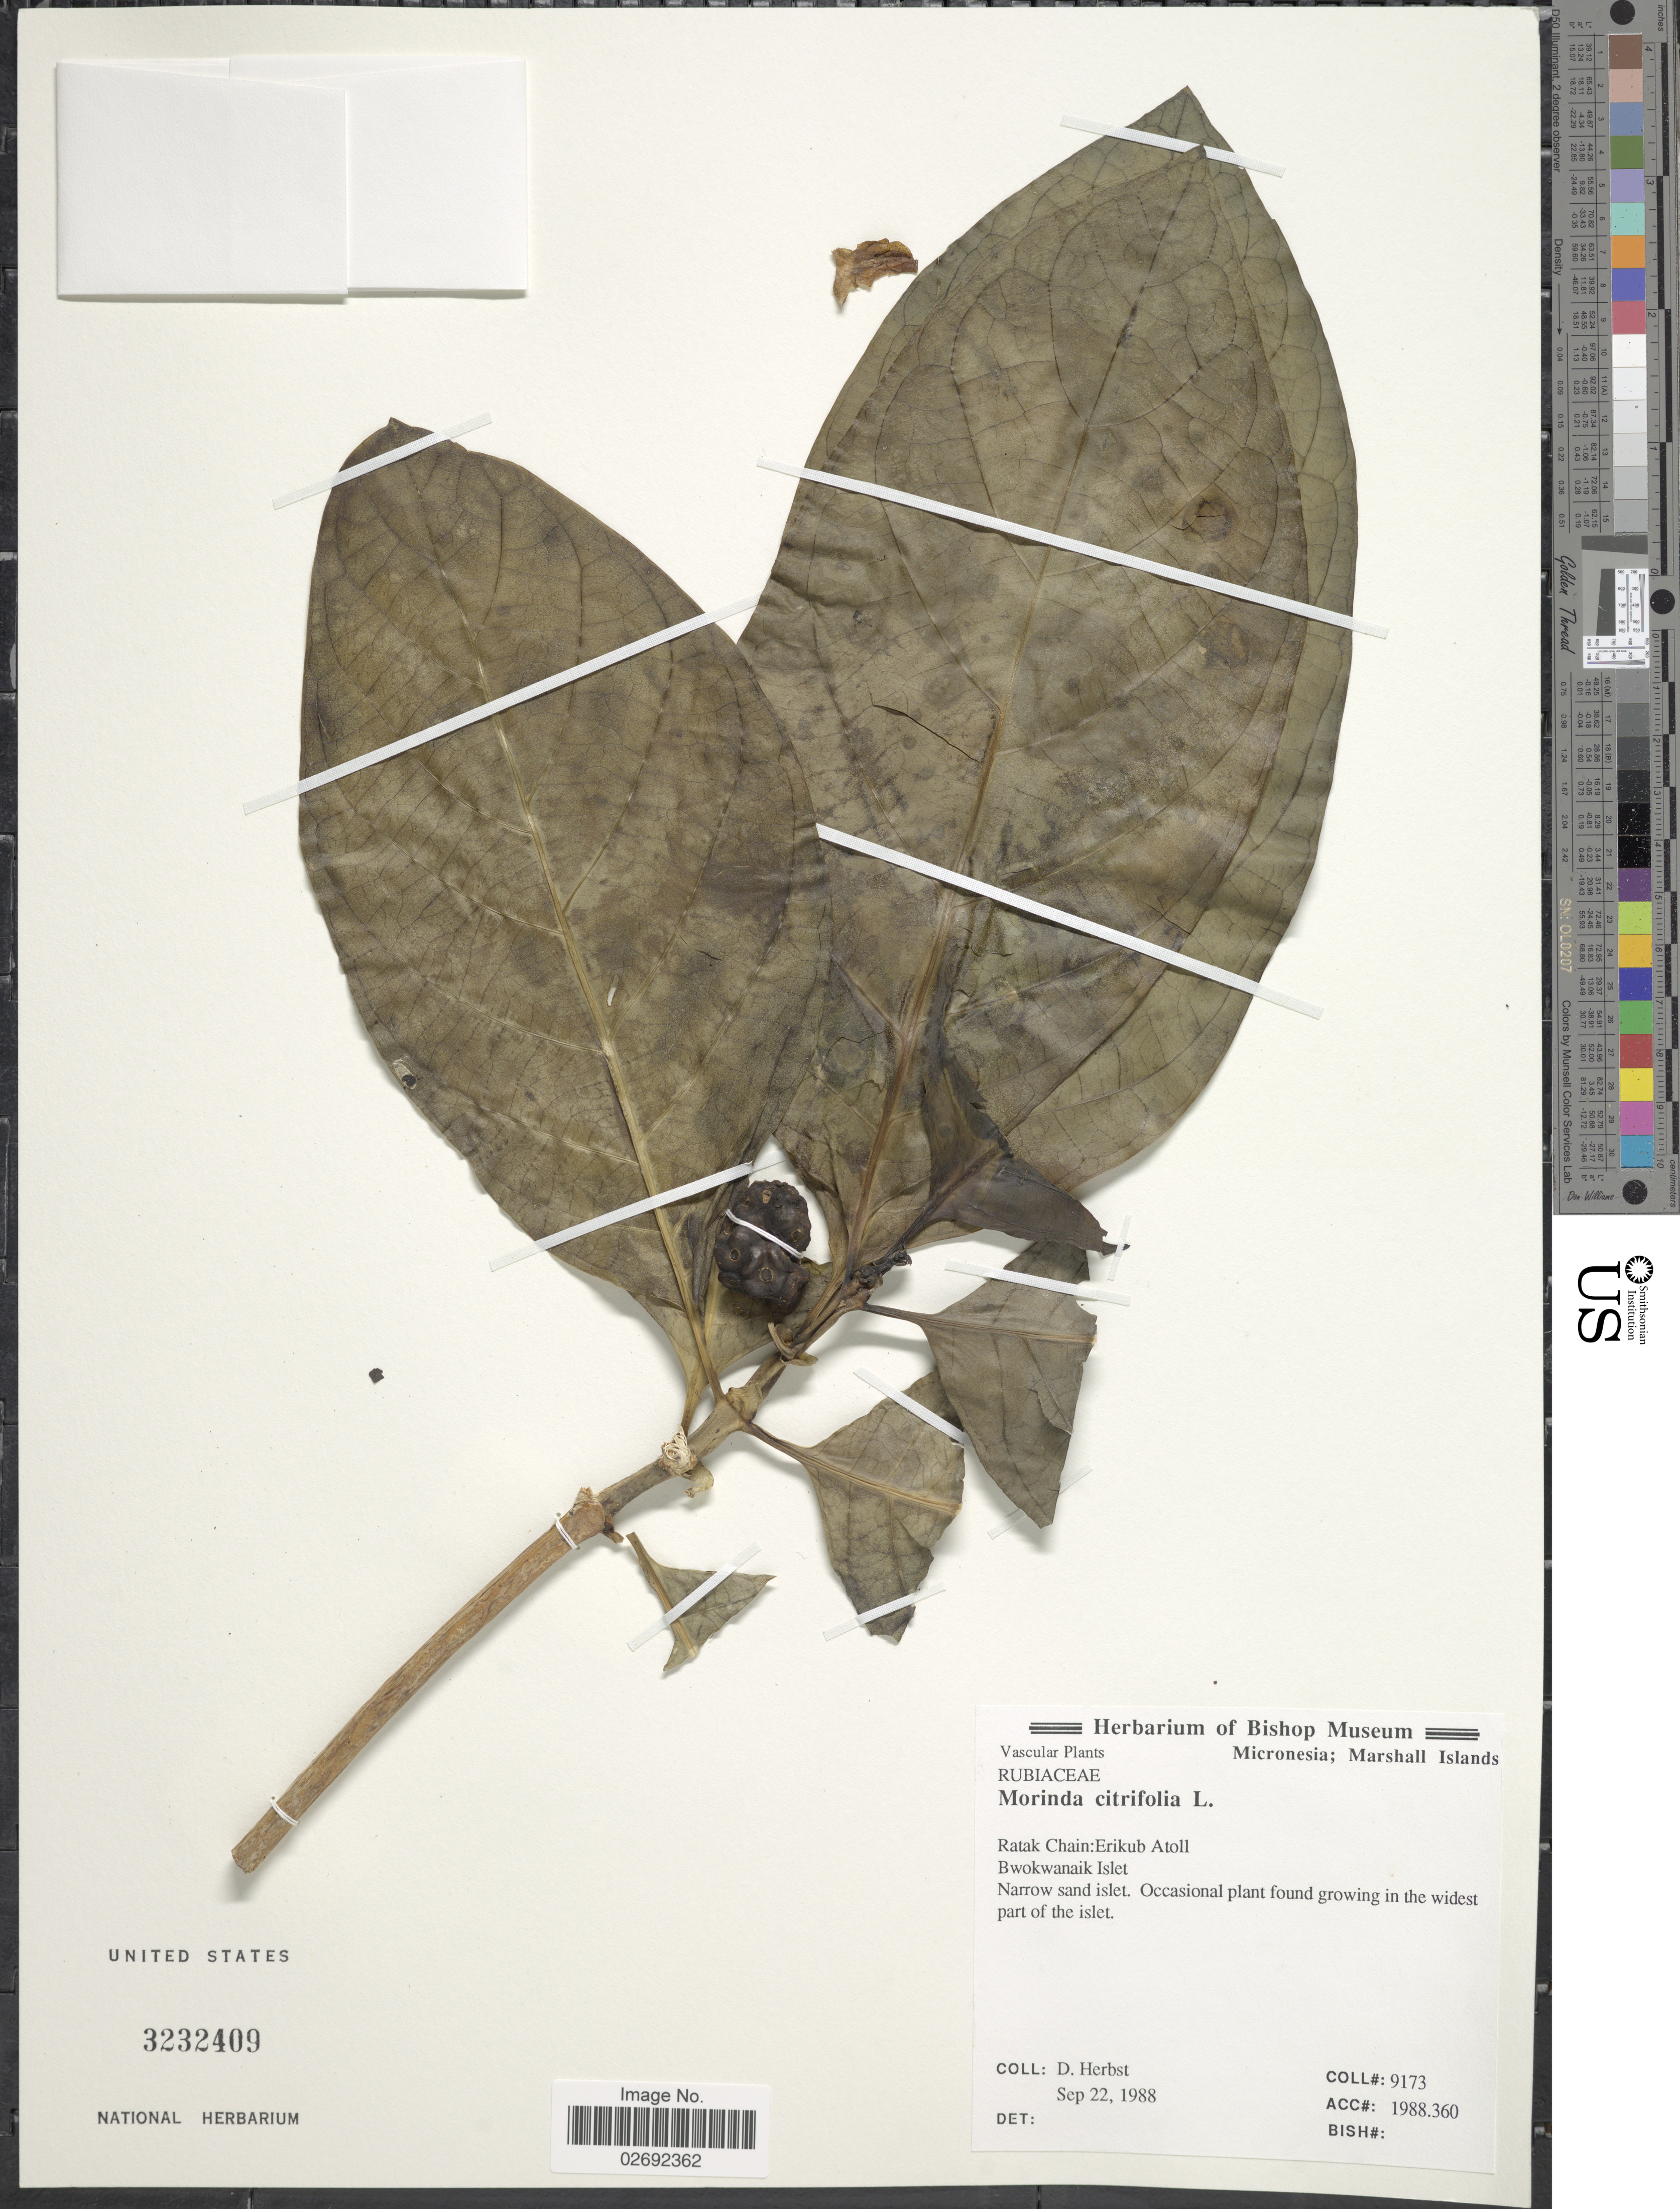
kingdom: Plantae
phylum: Tracheophyta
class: Magnoliopsida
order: Gentianales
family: Rubiaceae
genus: Morinda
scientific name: Morinda citrifolia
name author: L.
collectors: D. Herbst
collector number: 9173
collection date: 1988-09-22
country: Marshall Islands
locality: Micronesia, Marshall Islands. Ratak Chain: Erikub Atoll. Bwokwanaik Islet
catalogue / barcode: US 3232409